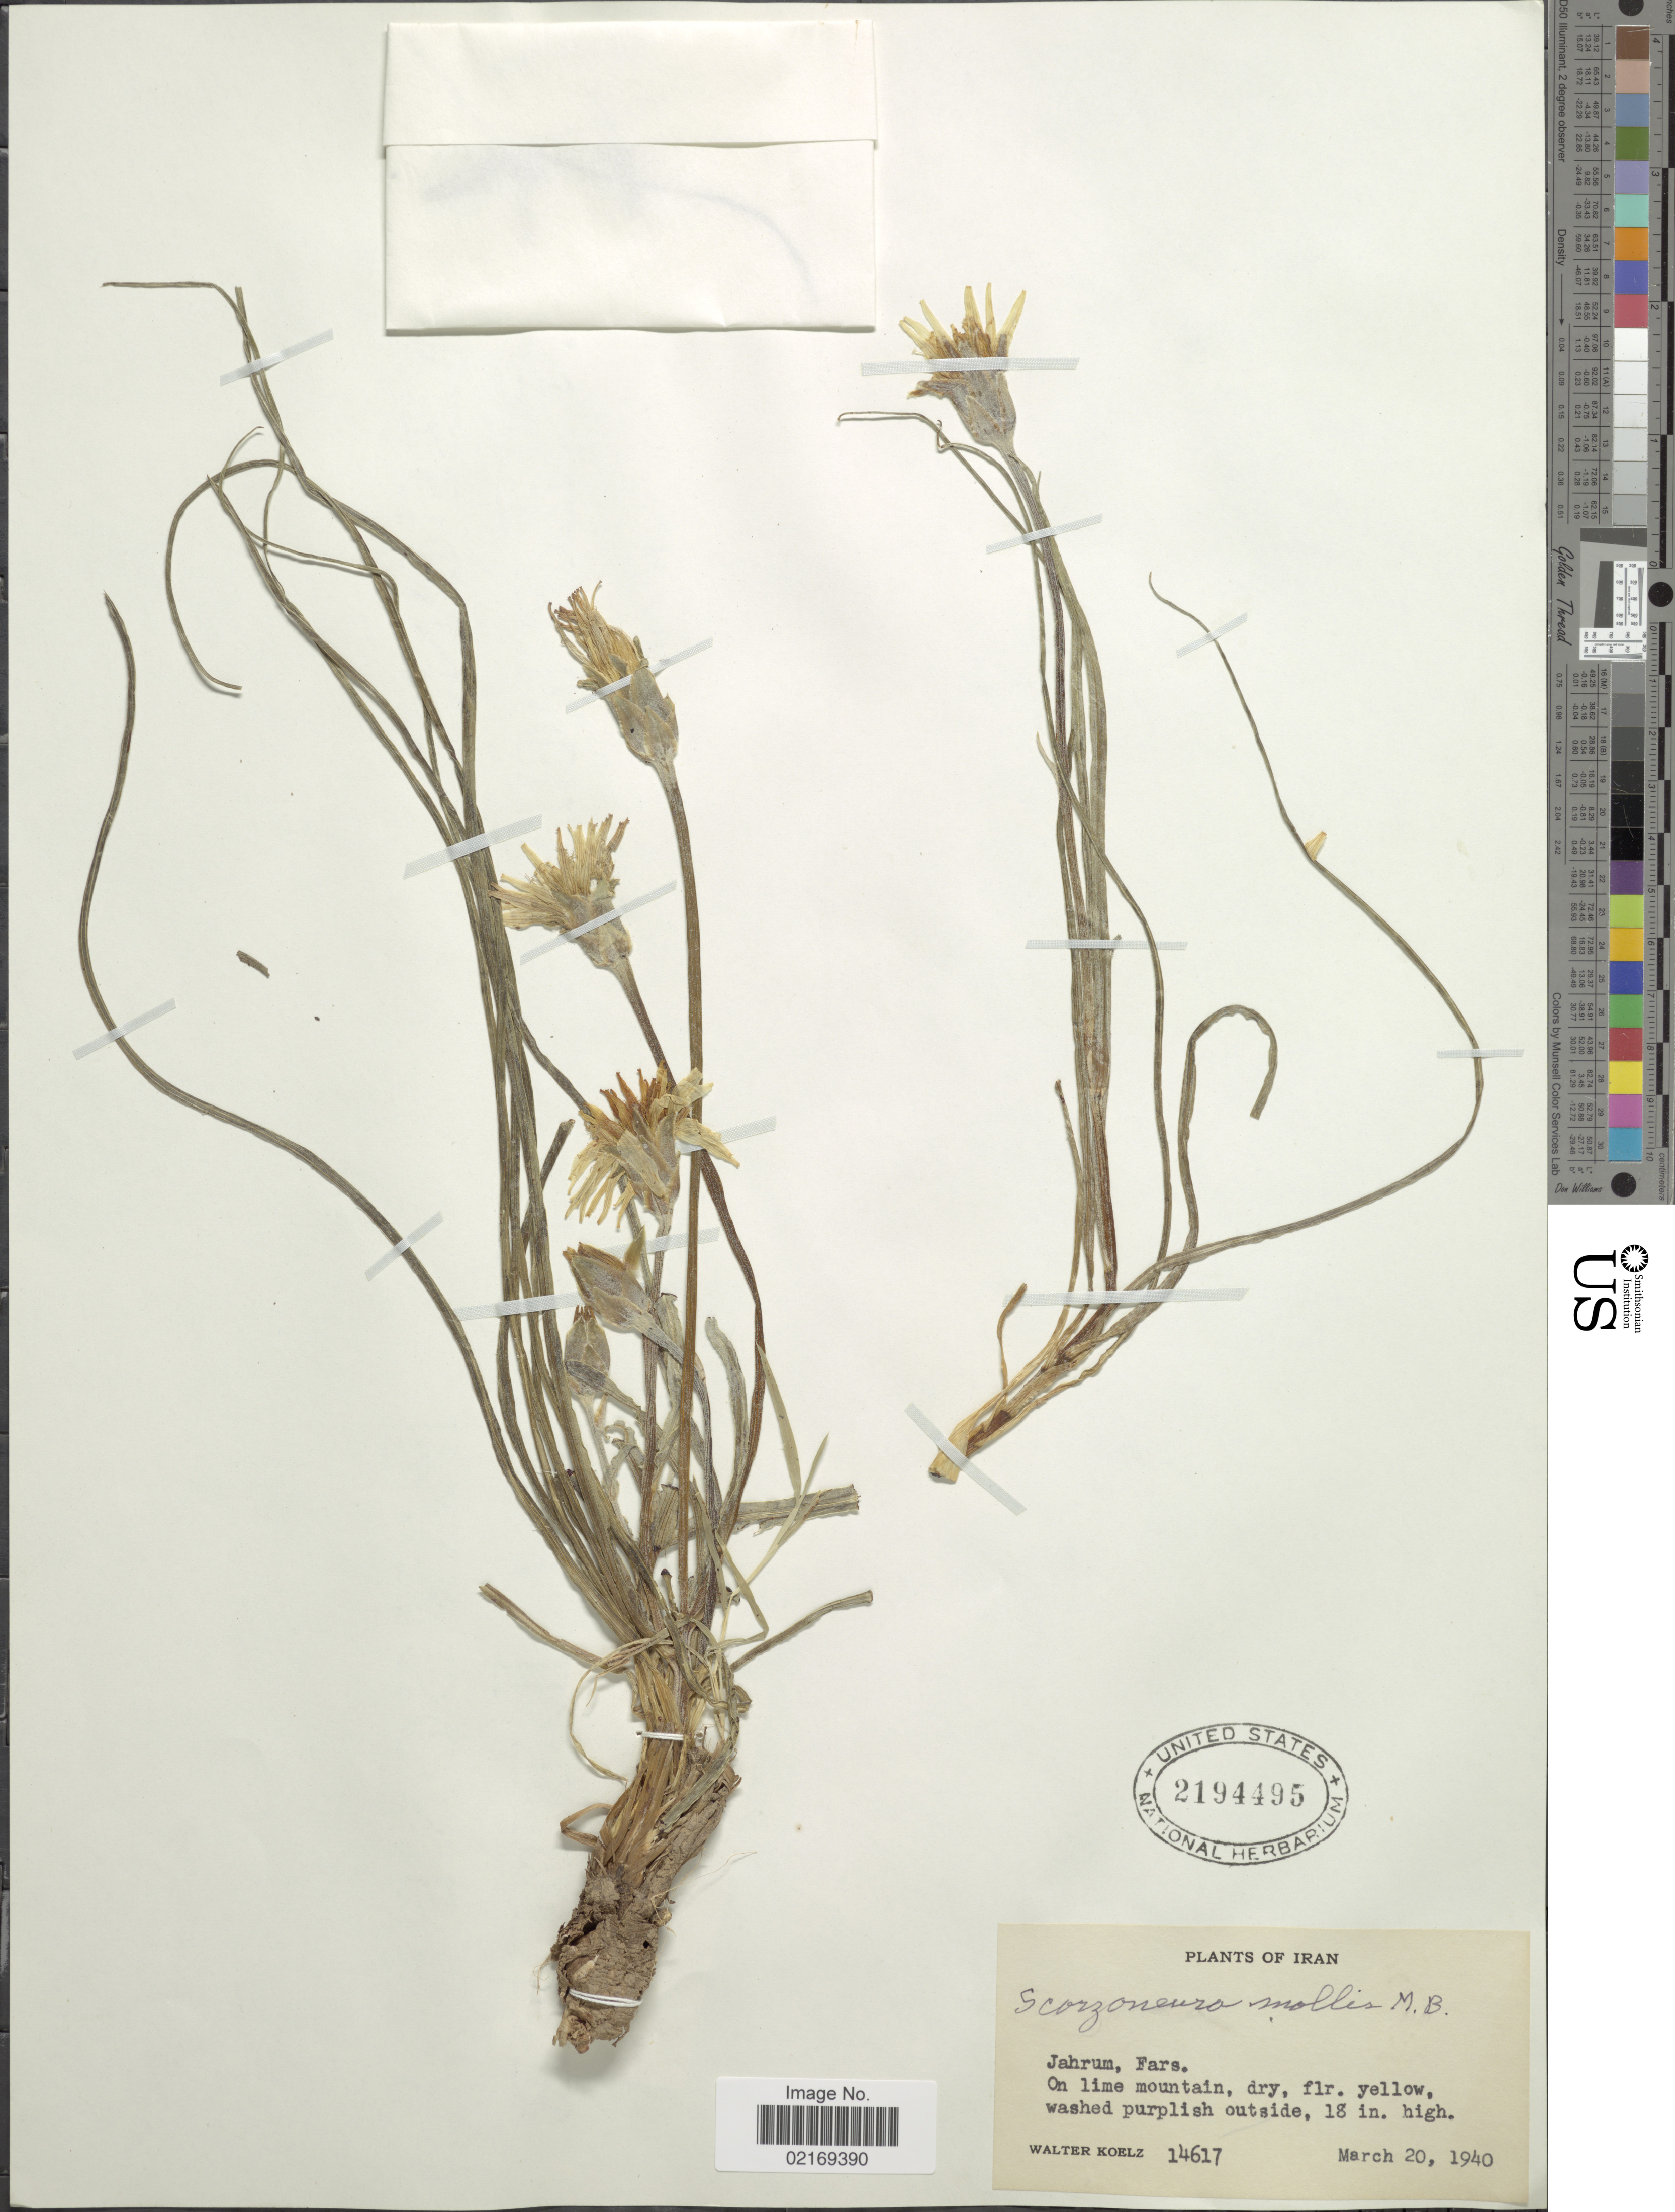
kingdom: Plantae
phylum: Tracheophyta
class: Magnoliopsida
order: Asterales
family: Asteraceae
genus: Scorzonera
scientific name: Scorzonera mollis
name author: M. Bieb.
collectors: W. N. Koelz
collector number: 14617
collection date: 1940-03-20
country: Iran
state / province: Fars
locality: Jahrum, on lime mountain.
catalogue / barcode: US 2194495